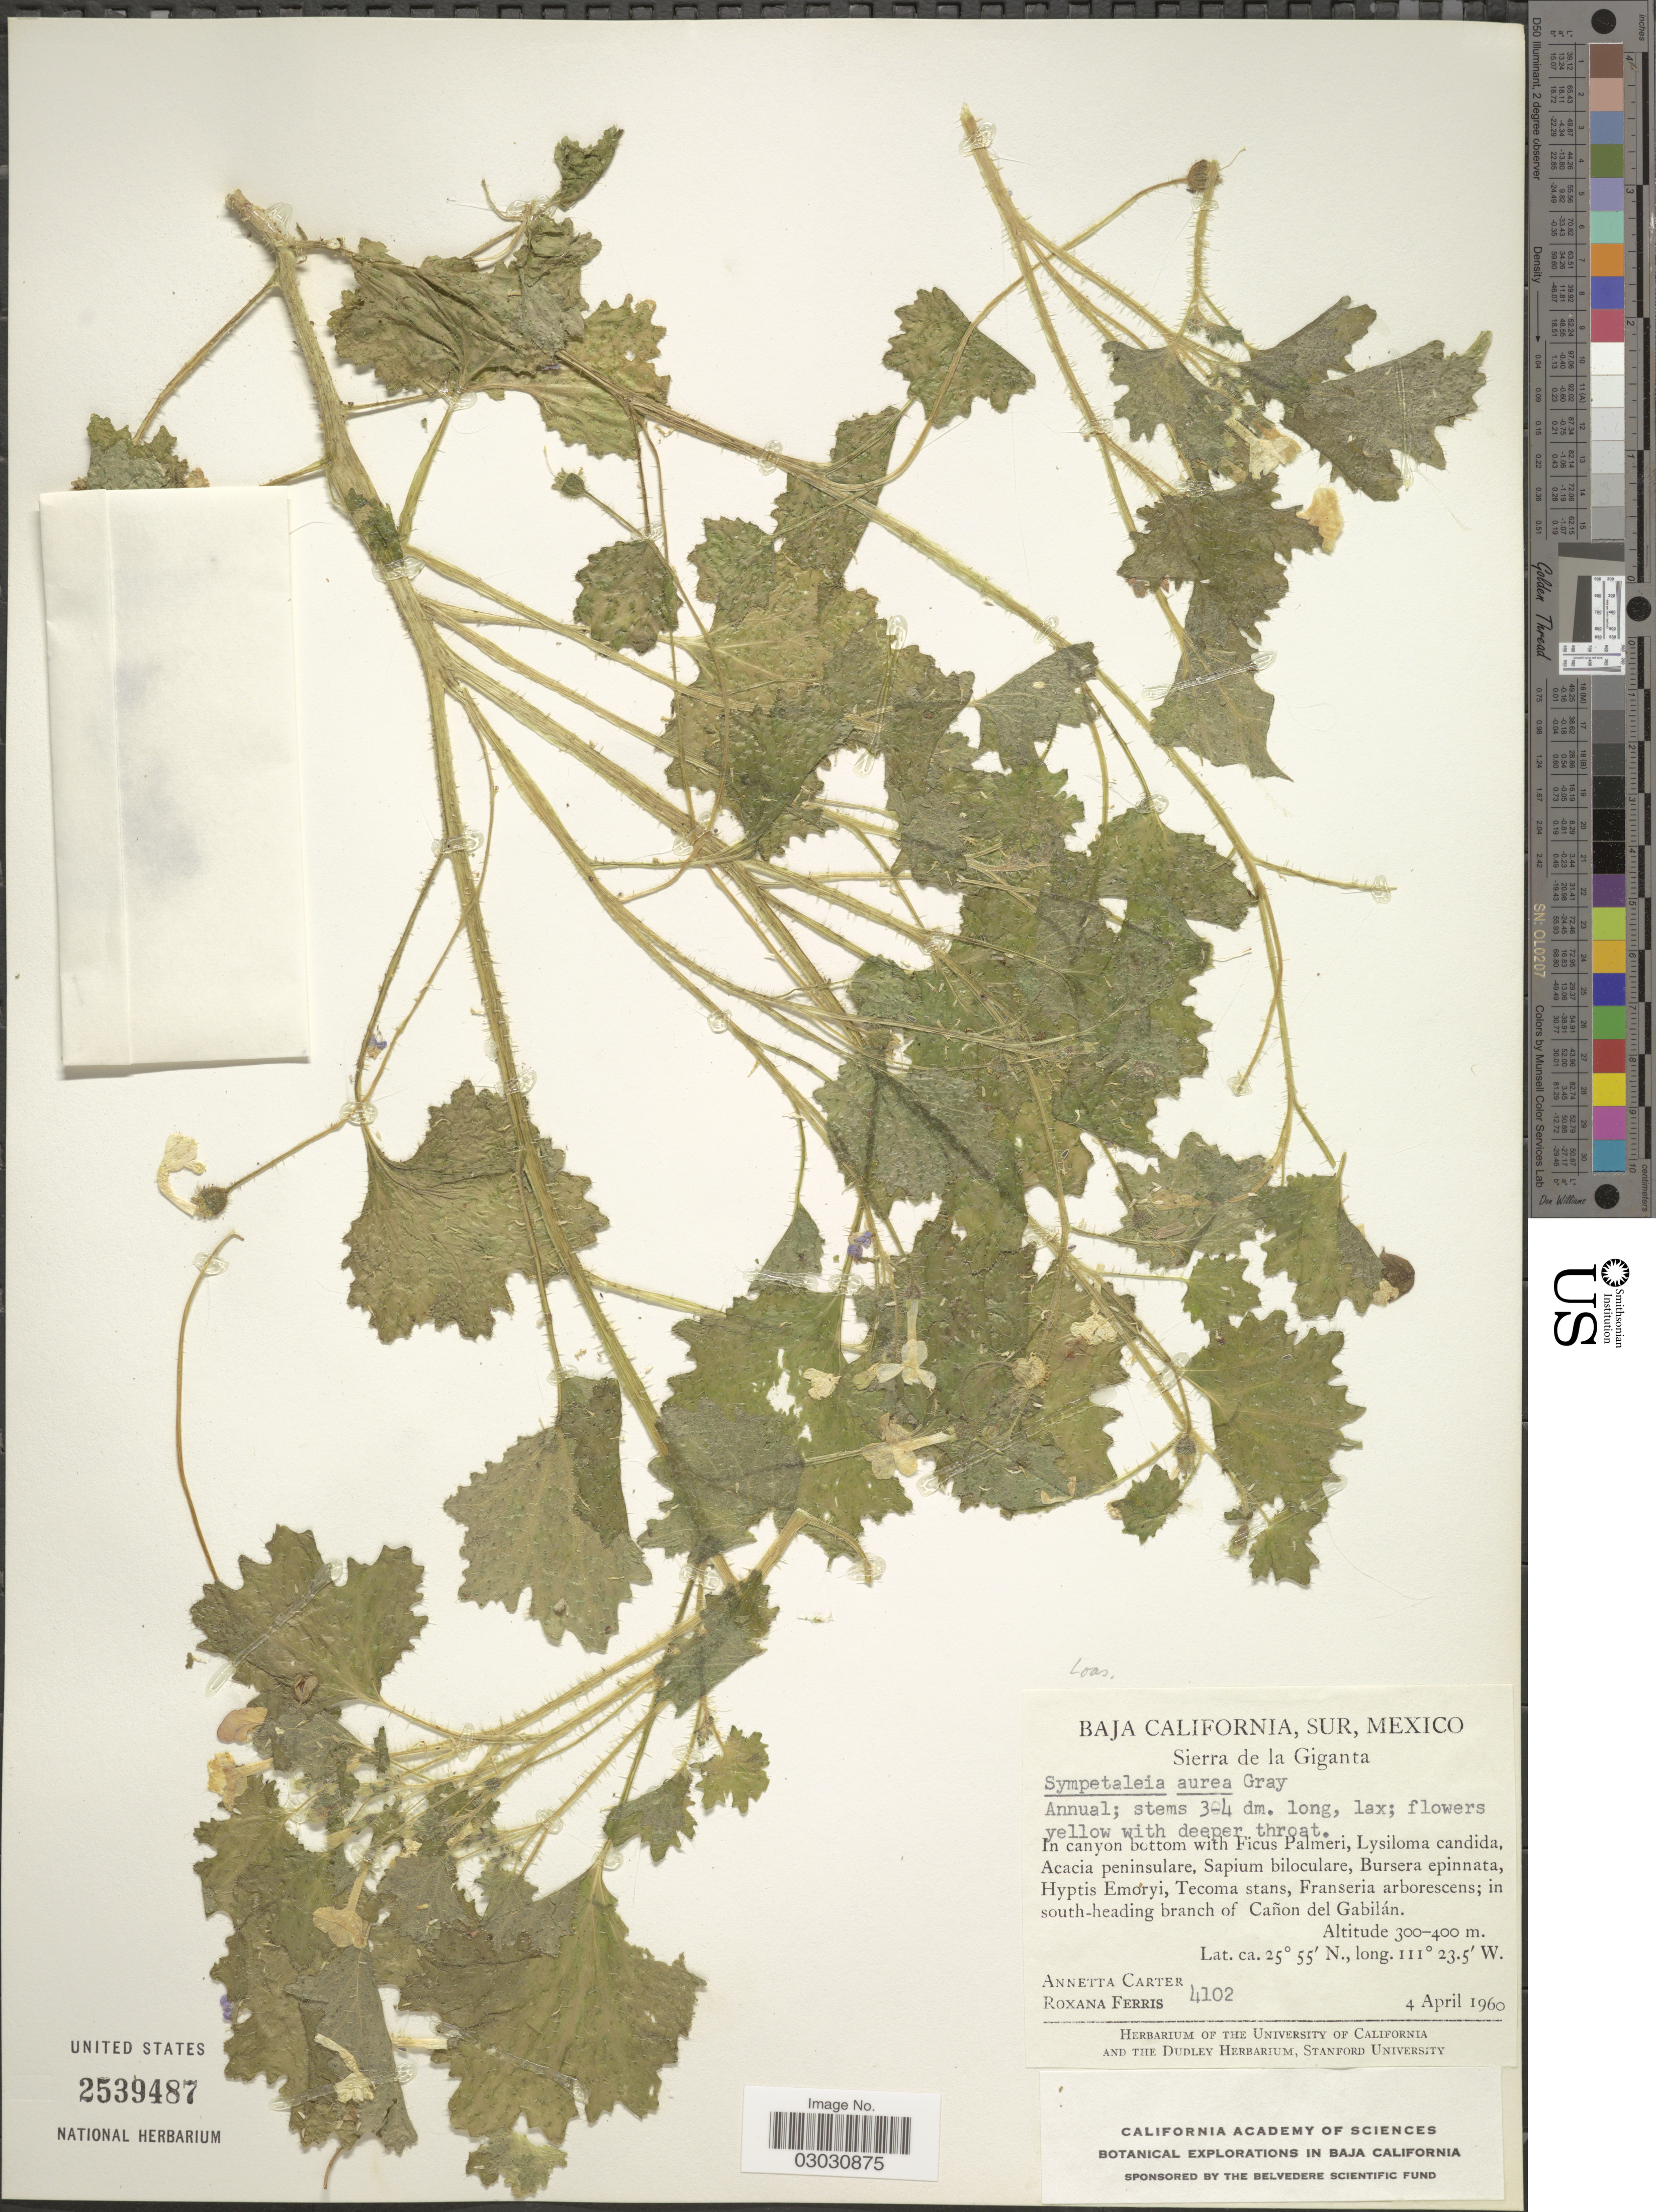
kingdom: Plantae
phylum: Tracheophyta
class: Magnoliopsida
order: Cornales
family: Loasaceae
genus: Eucnide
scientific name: Eucnide aurea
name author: (A. Gray) H.J. Thomps. & W.R. Ernst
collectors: A. Carter & R. S. Ferris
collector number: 4102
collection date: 1960-04-04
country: Mexico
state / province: Baja California Sur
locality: Sierra de la Giganta. In south-heading branch of Cañon Gabilán.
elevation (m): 300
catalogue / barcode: US 2539487